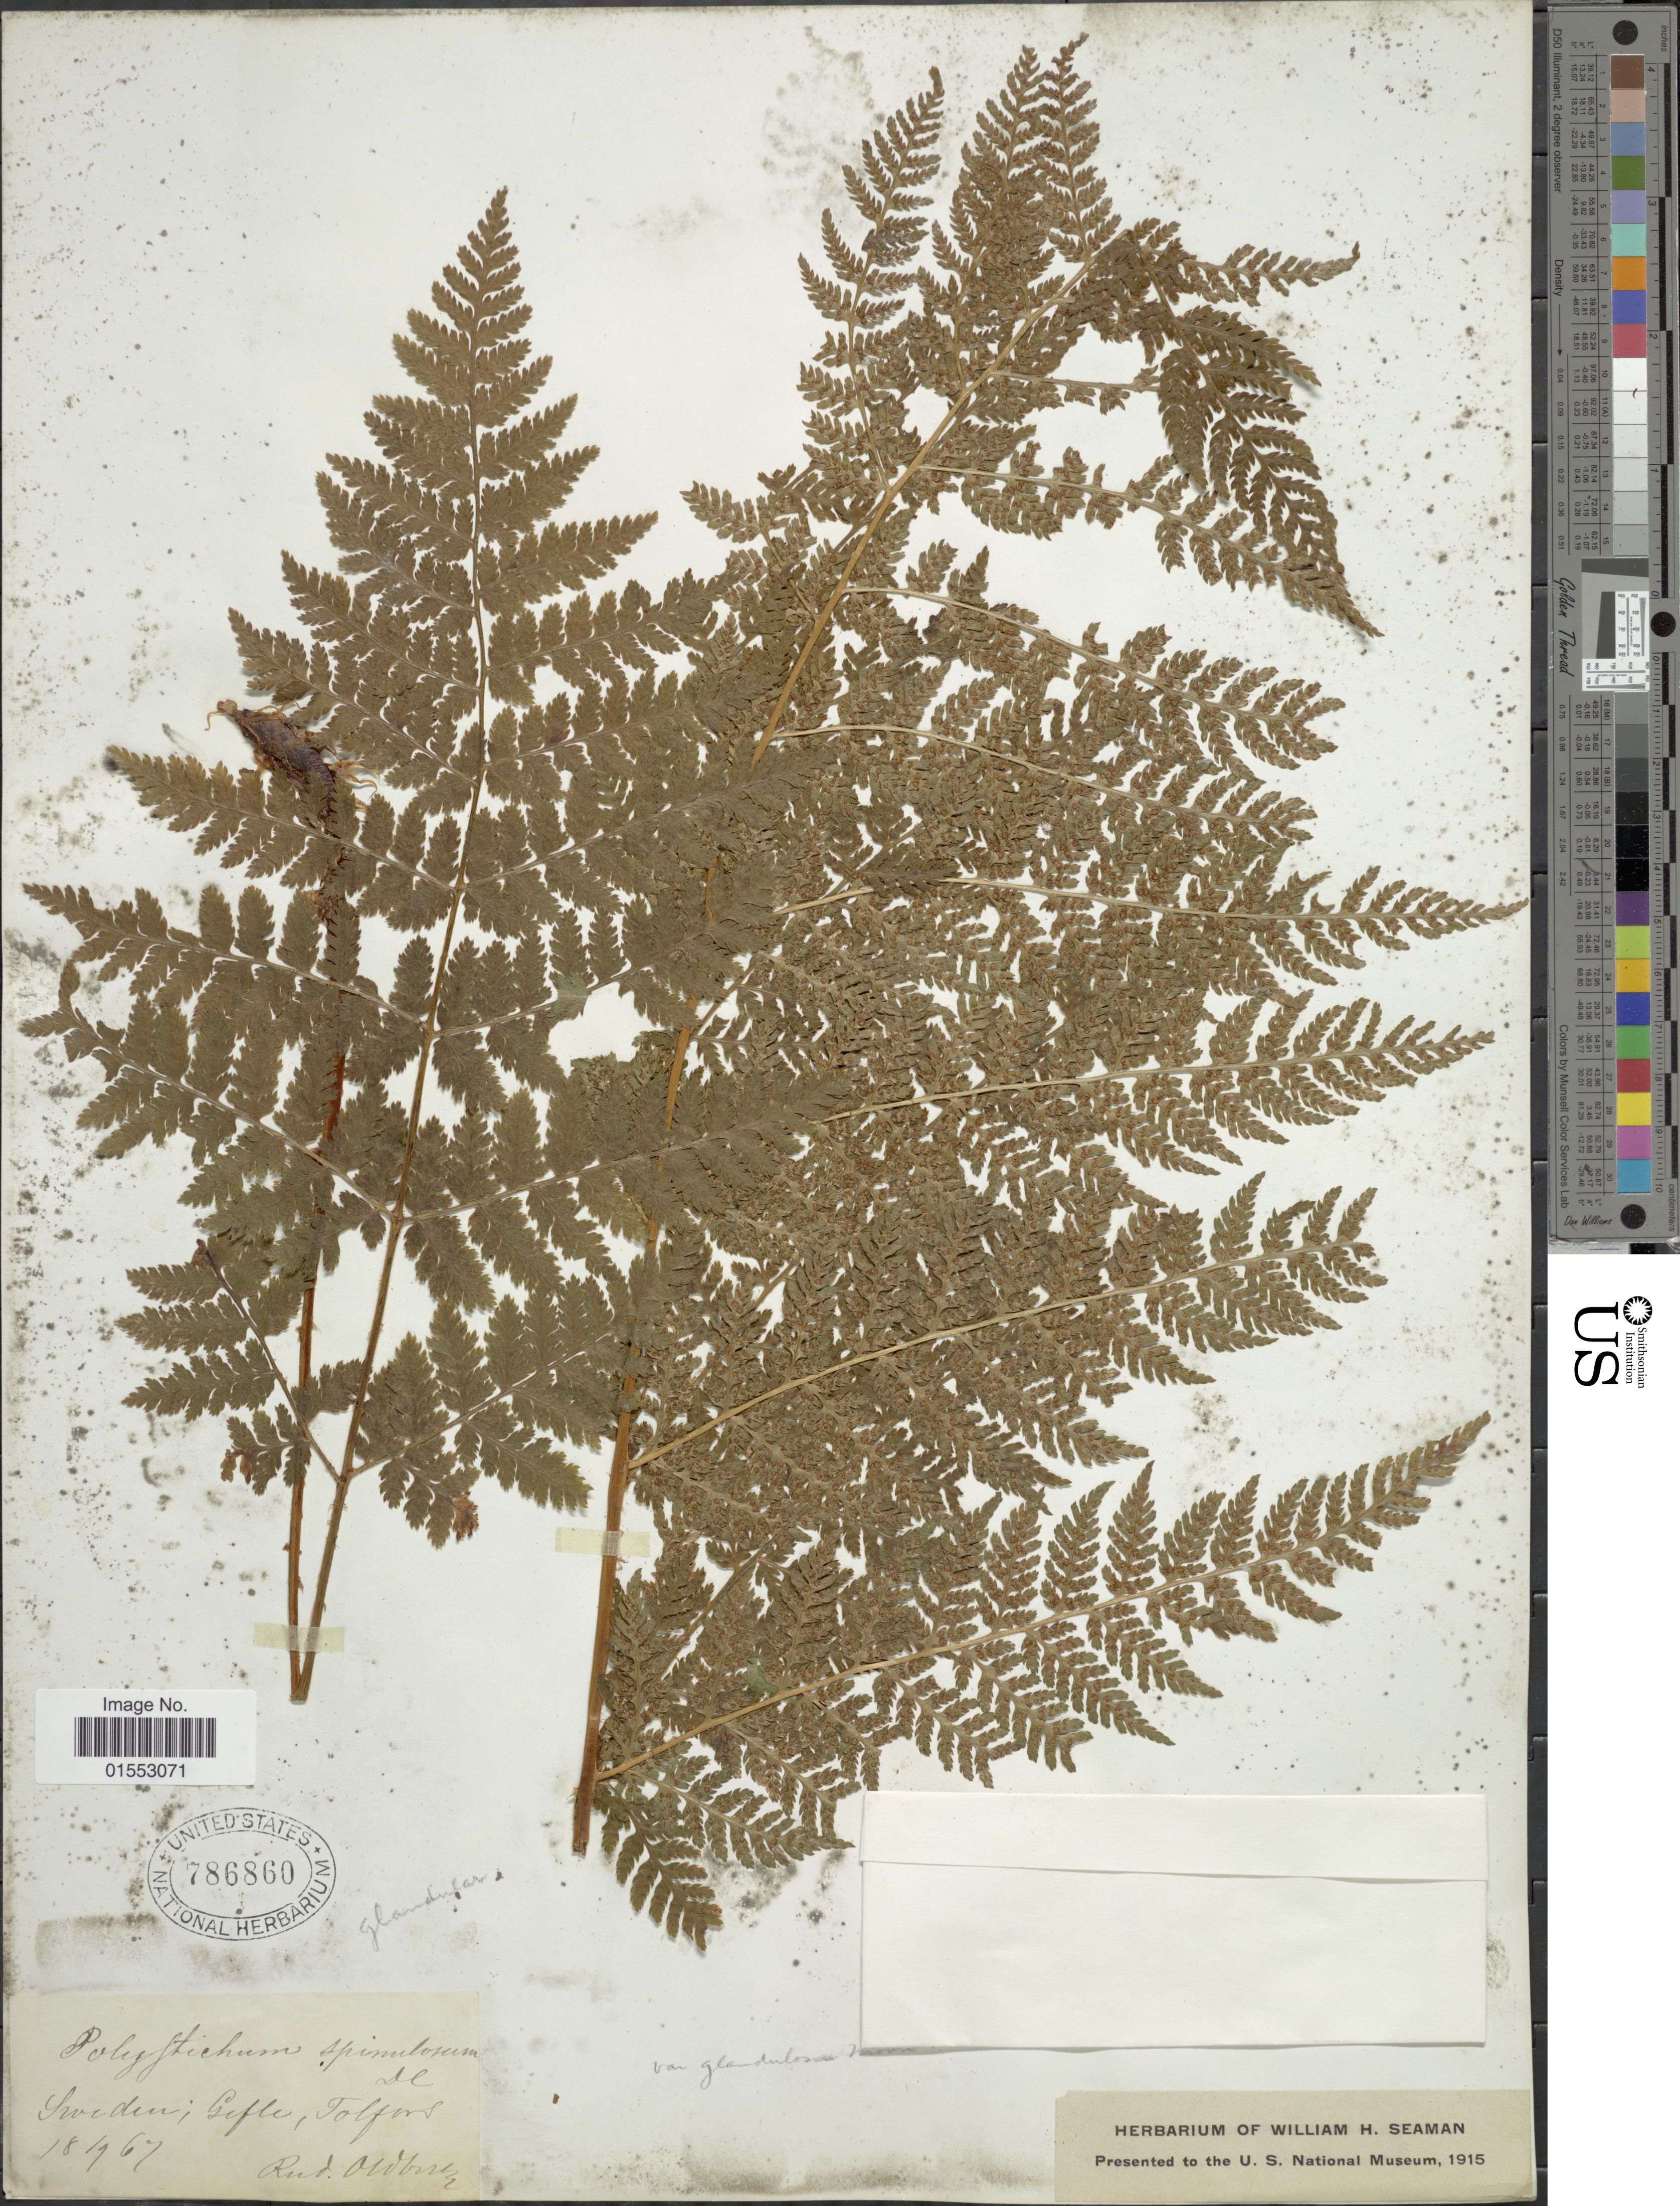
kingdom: Plantae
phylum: Tracheophyta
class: Polypodiopsida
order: Polypodiales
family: Dryopteridaceae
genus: Dryopteris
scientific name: Dryopteris carthusiana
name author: (Villars) H.P. Fuchs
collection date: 1867-09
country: Sweden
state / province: Gävleborg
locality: Gefle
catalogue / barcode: US 786860